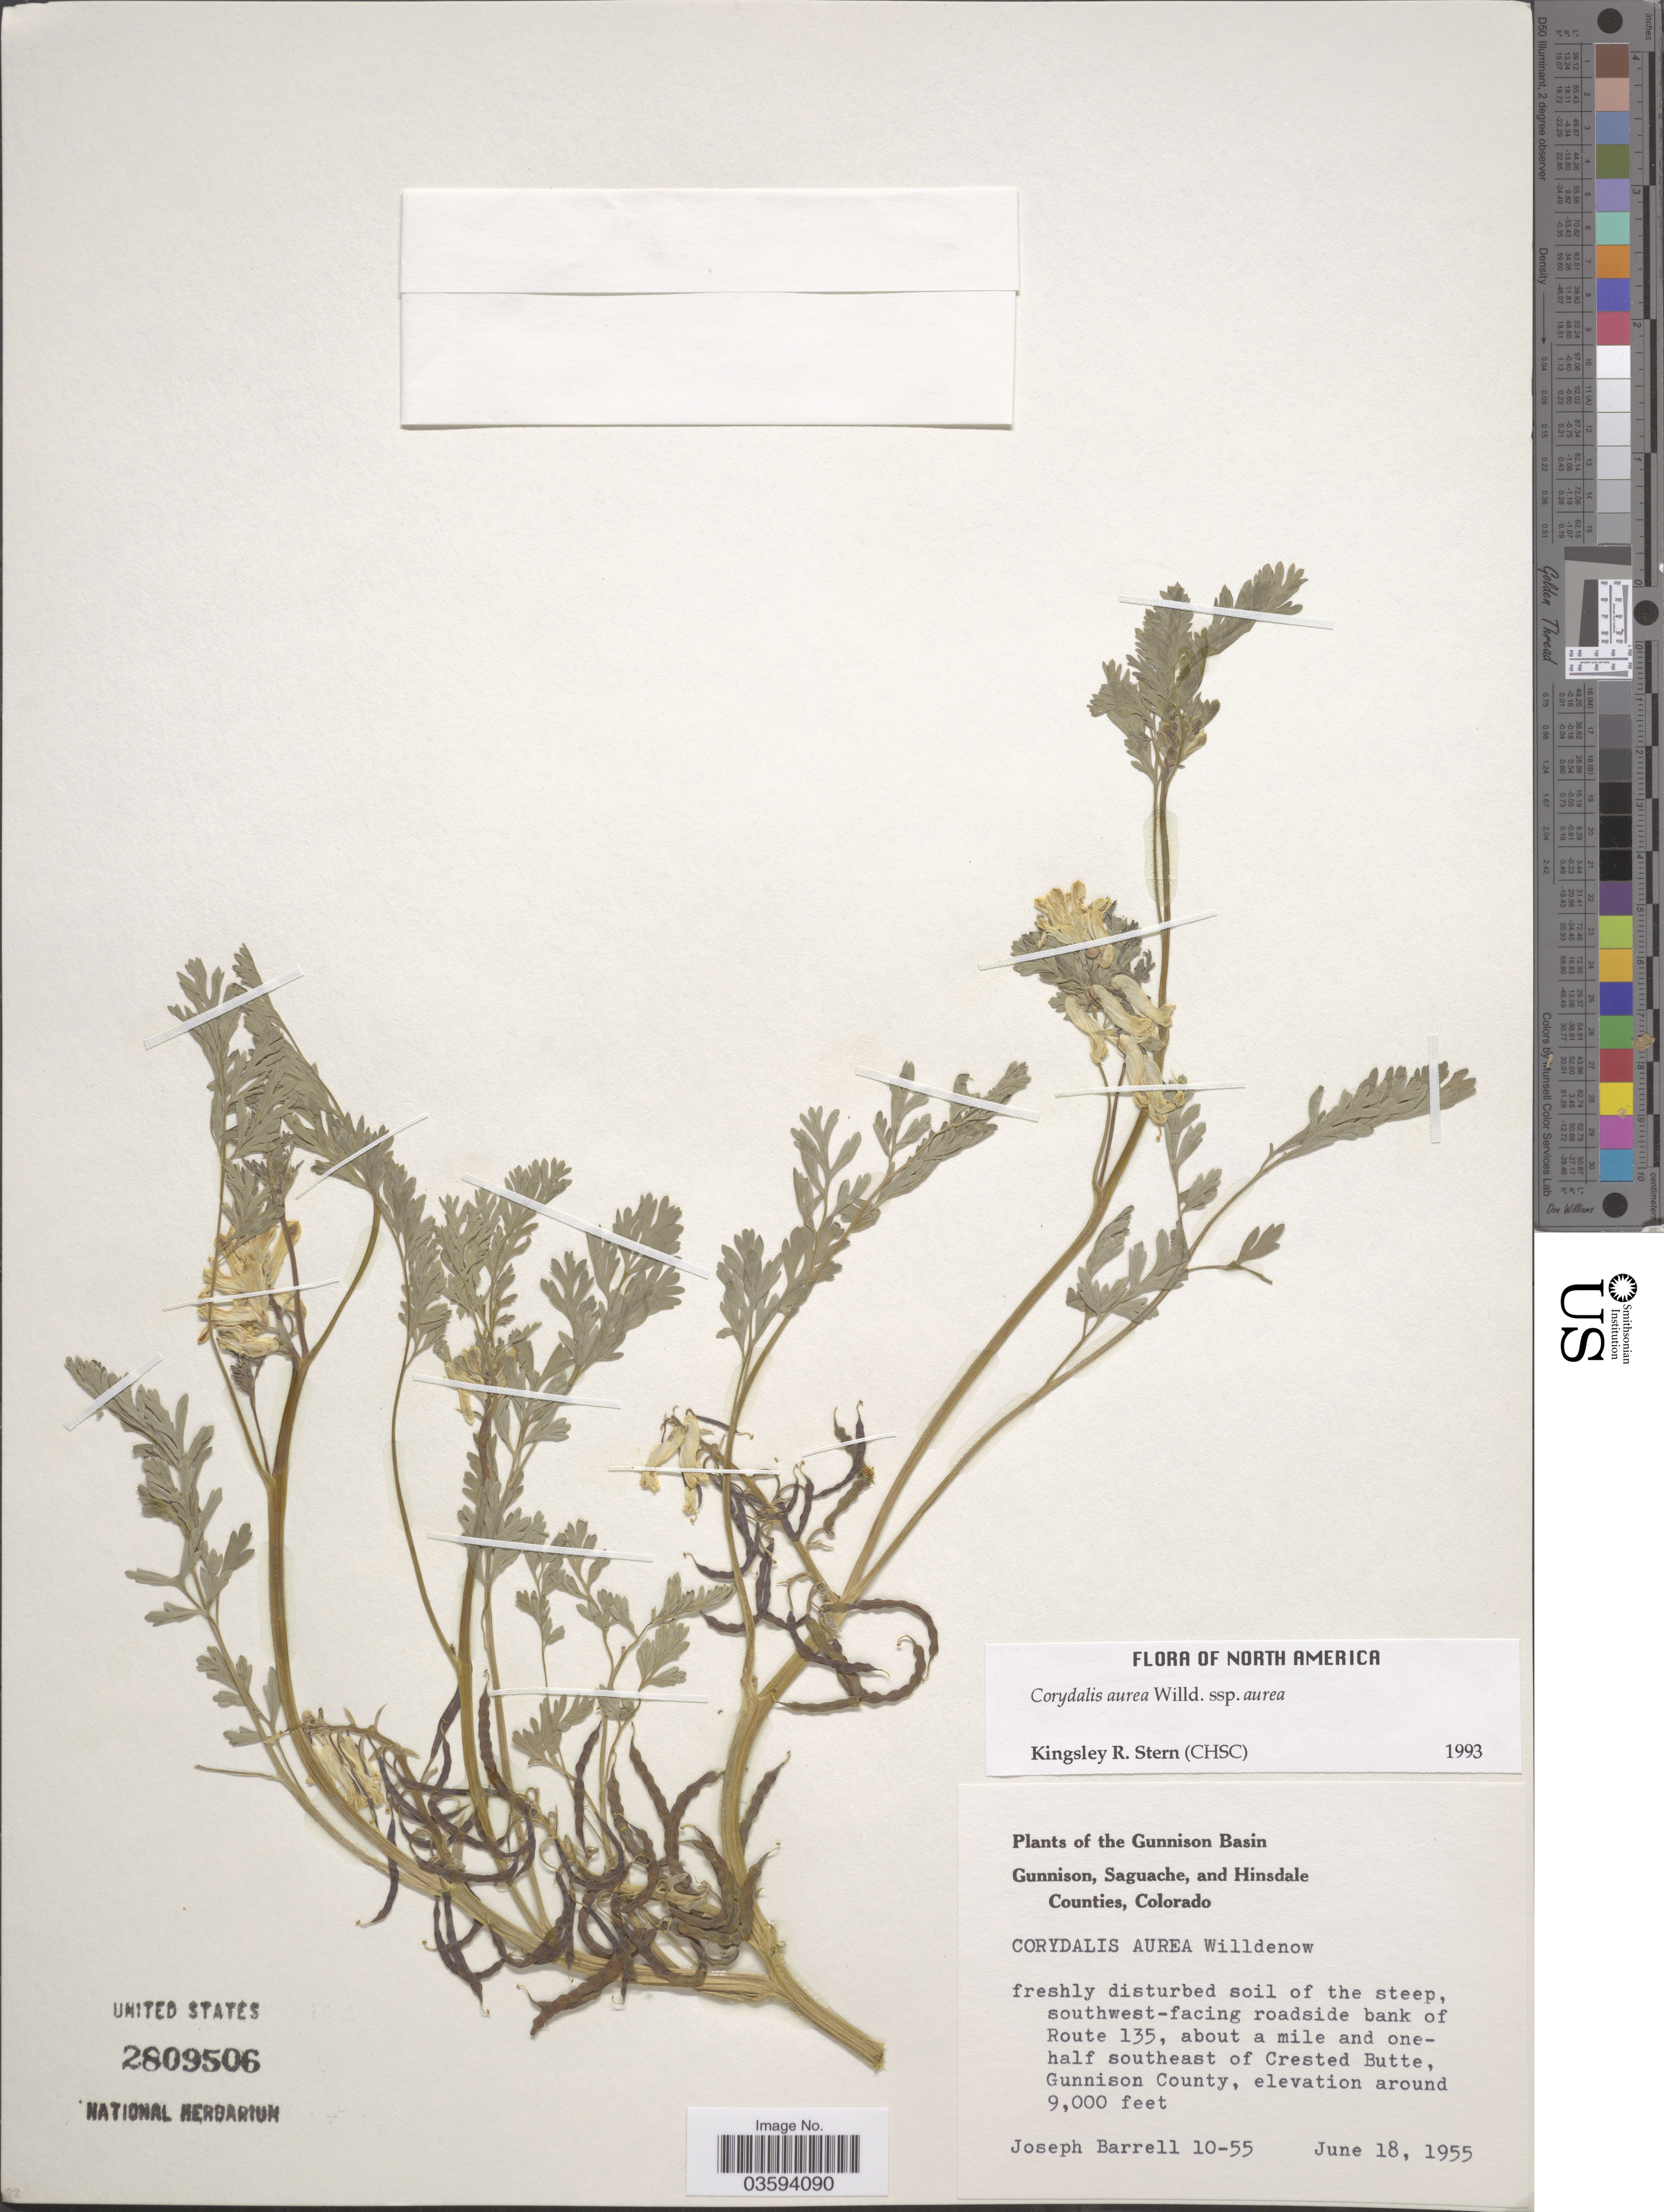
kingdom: Plantae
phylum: Tracheophyta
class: Magnoliopsida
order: Ranunculales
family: Papaveraceae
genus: Corydalis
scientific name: Corydalis aurea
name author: Willd.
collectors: J. Barrell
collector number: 10-55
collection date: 1955-06-18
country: United States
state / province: Colorado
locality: The Gunnison Basin. Southwest-facing roadside bank of Route 135, about a mile and one-half southeast of Crested Butte, Gunnison County.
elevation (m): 2743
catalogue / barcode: US 2809506